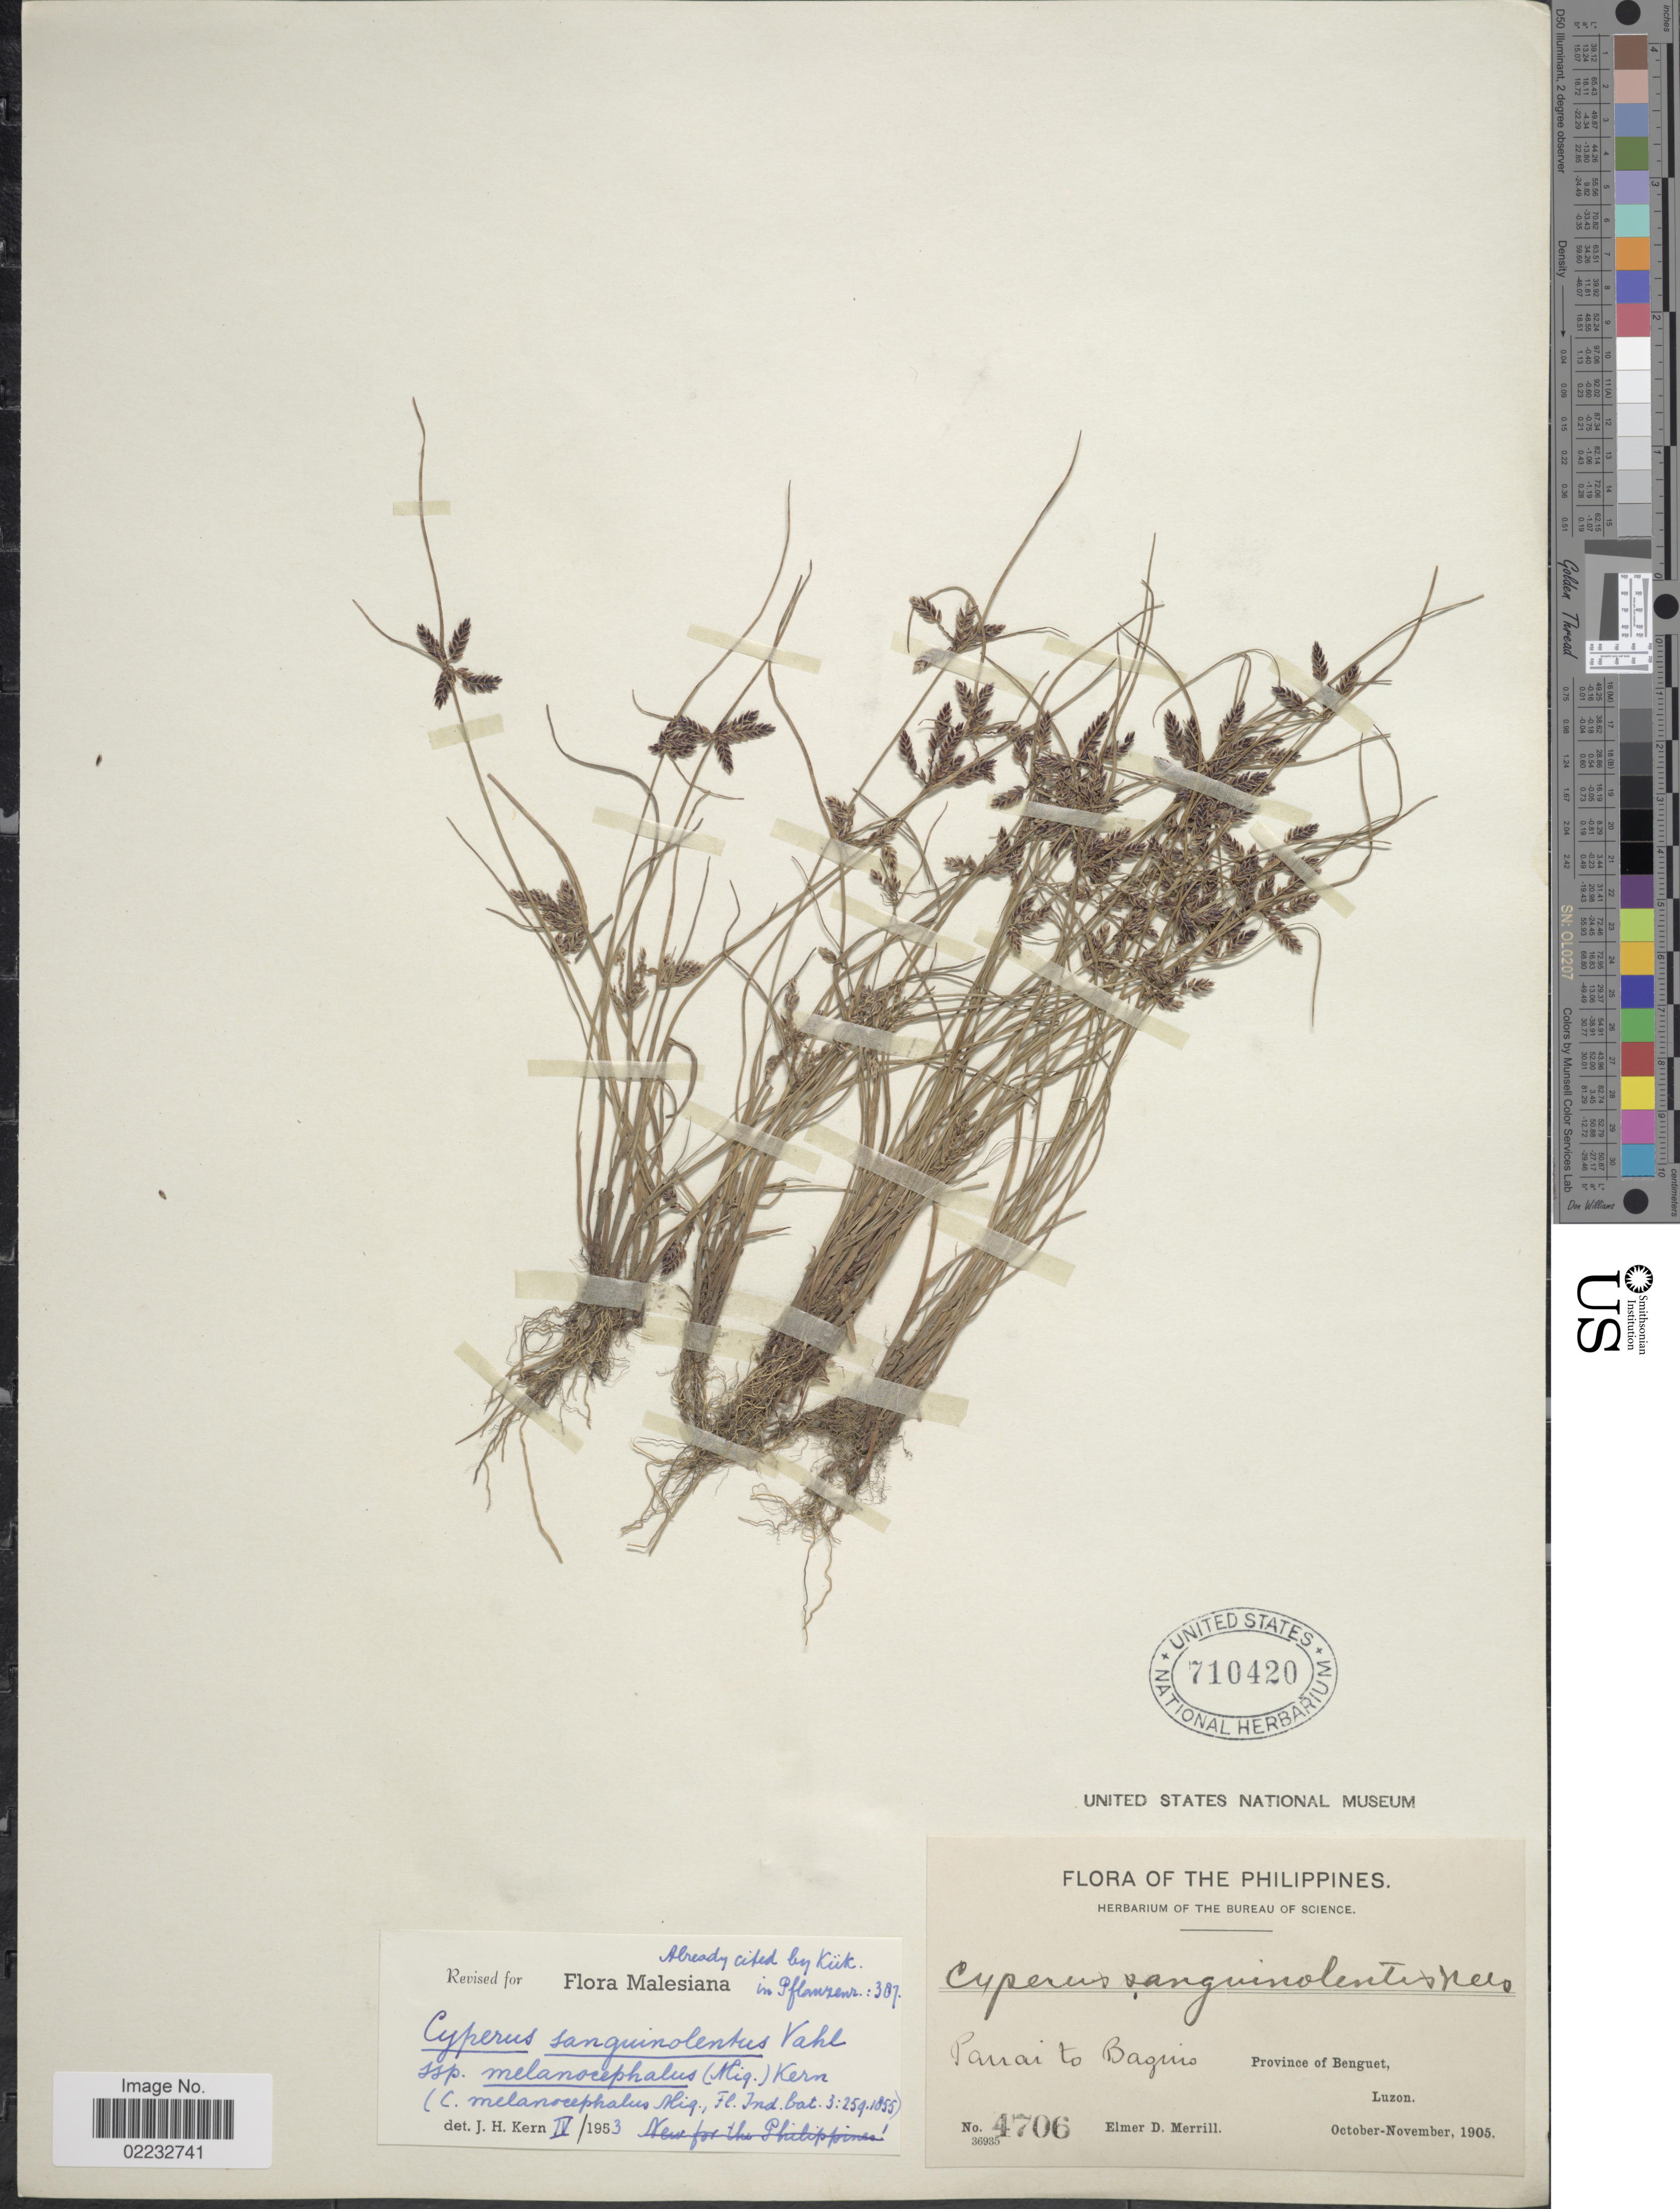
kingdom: Plantae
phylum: Tracheophyta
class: Liliopsida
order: Poales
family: Cyperaceae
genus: Cyperus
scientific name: Cyperus sanguinolentus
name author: Vahl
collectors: E. D. Merrill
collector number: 4706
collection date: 1905-10/1905-11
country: Philippines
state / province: Cordillera (Administrative Region)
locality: Panai to Baguio, Province of Benguet, Luzon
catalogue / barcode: US 710420